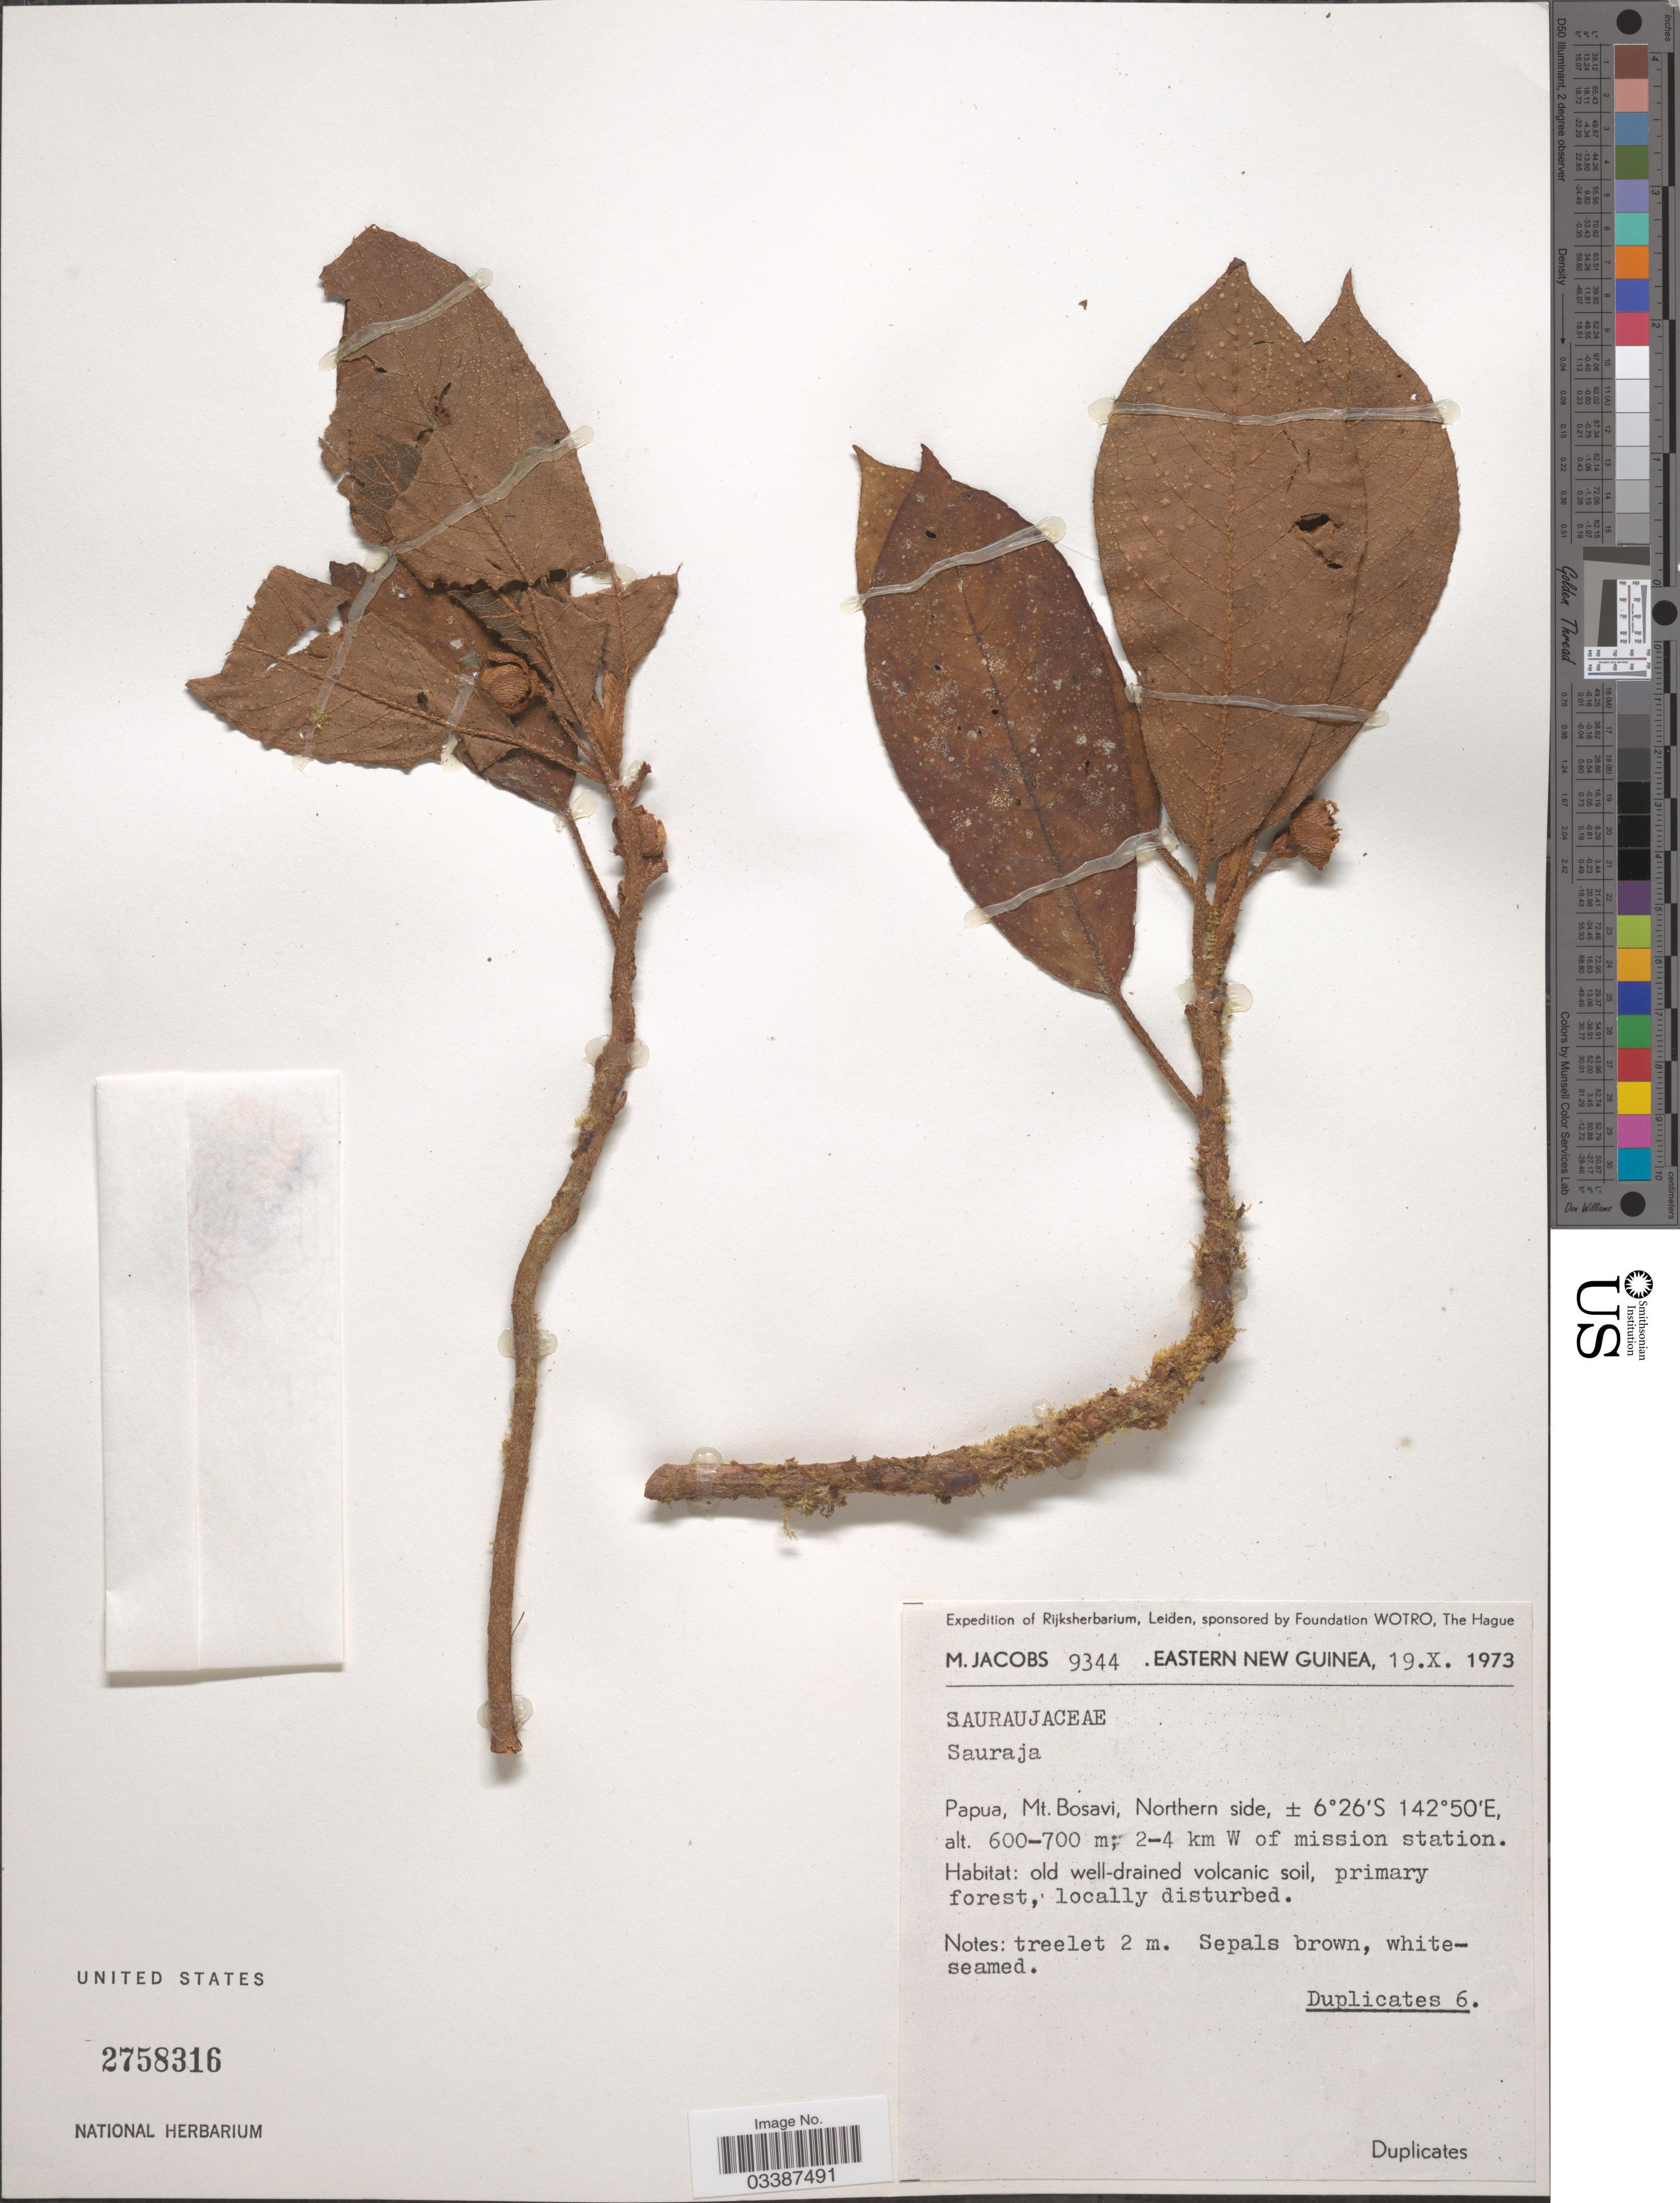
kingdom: Plantae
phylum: Tracheophyta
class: Magnoliopsida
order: Ericales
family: Actinidiaceae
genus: Saurauia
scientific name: Saurauia sp.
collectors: M. Jacobs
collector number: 9344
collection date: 1973-10-19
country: Papua New Guinea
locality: Eastern New Guinea. Papua, Mt. Bosavi, Northern side, 2-4 km W of mission station.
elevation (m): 600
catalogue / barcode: US 2758316